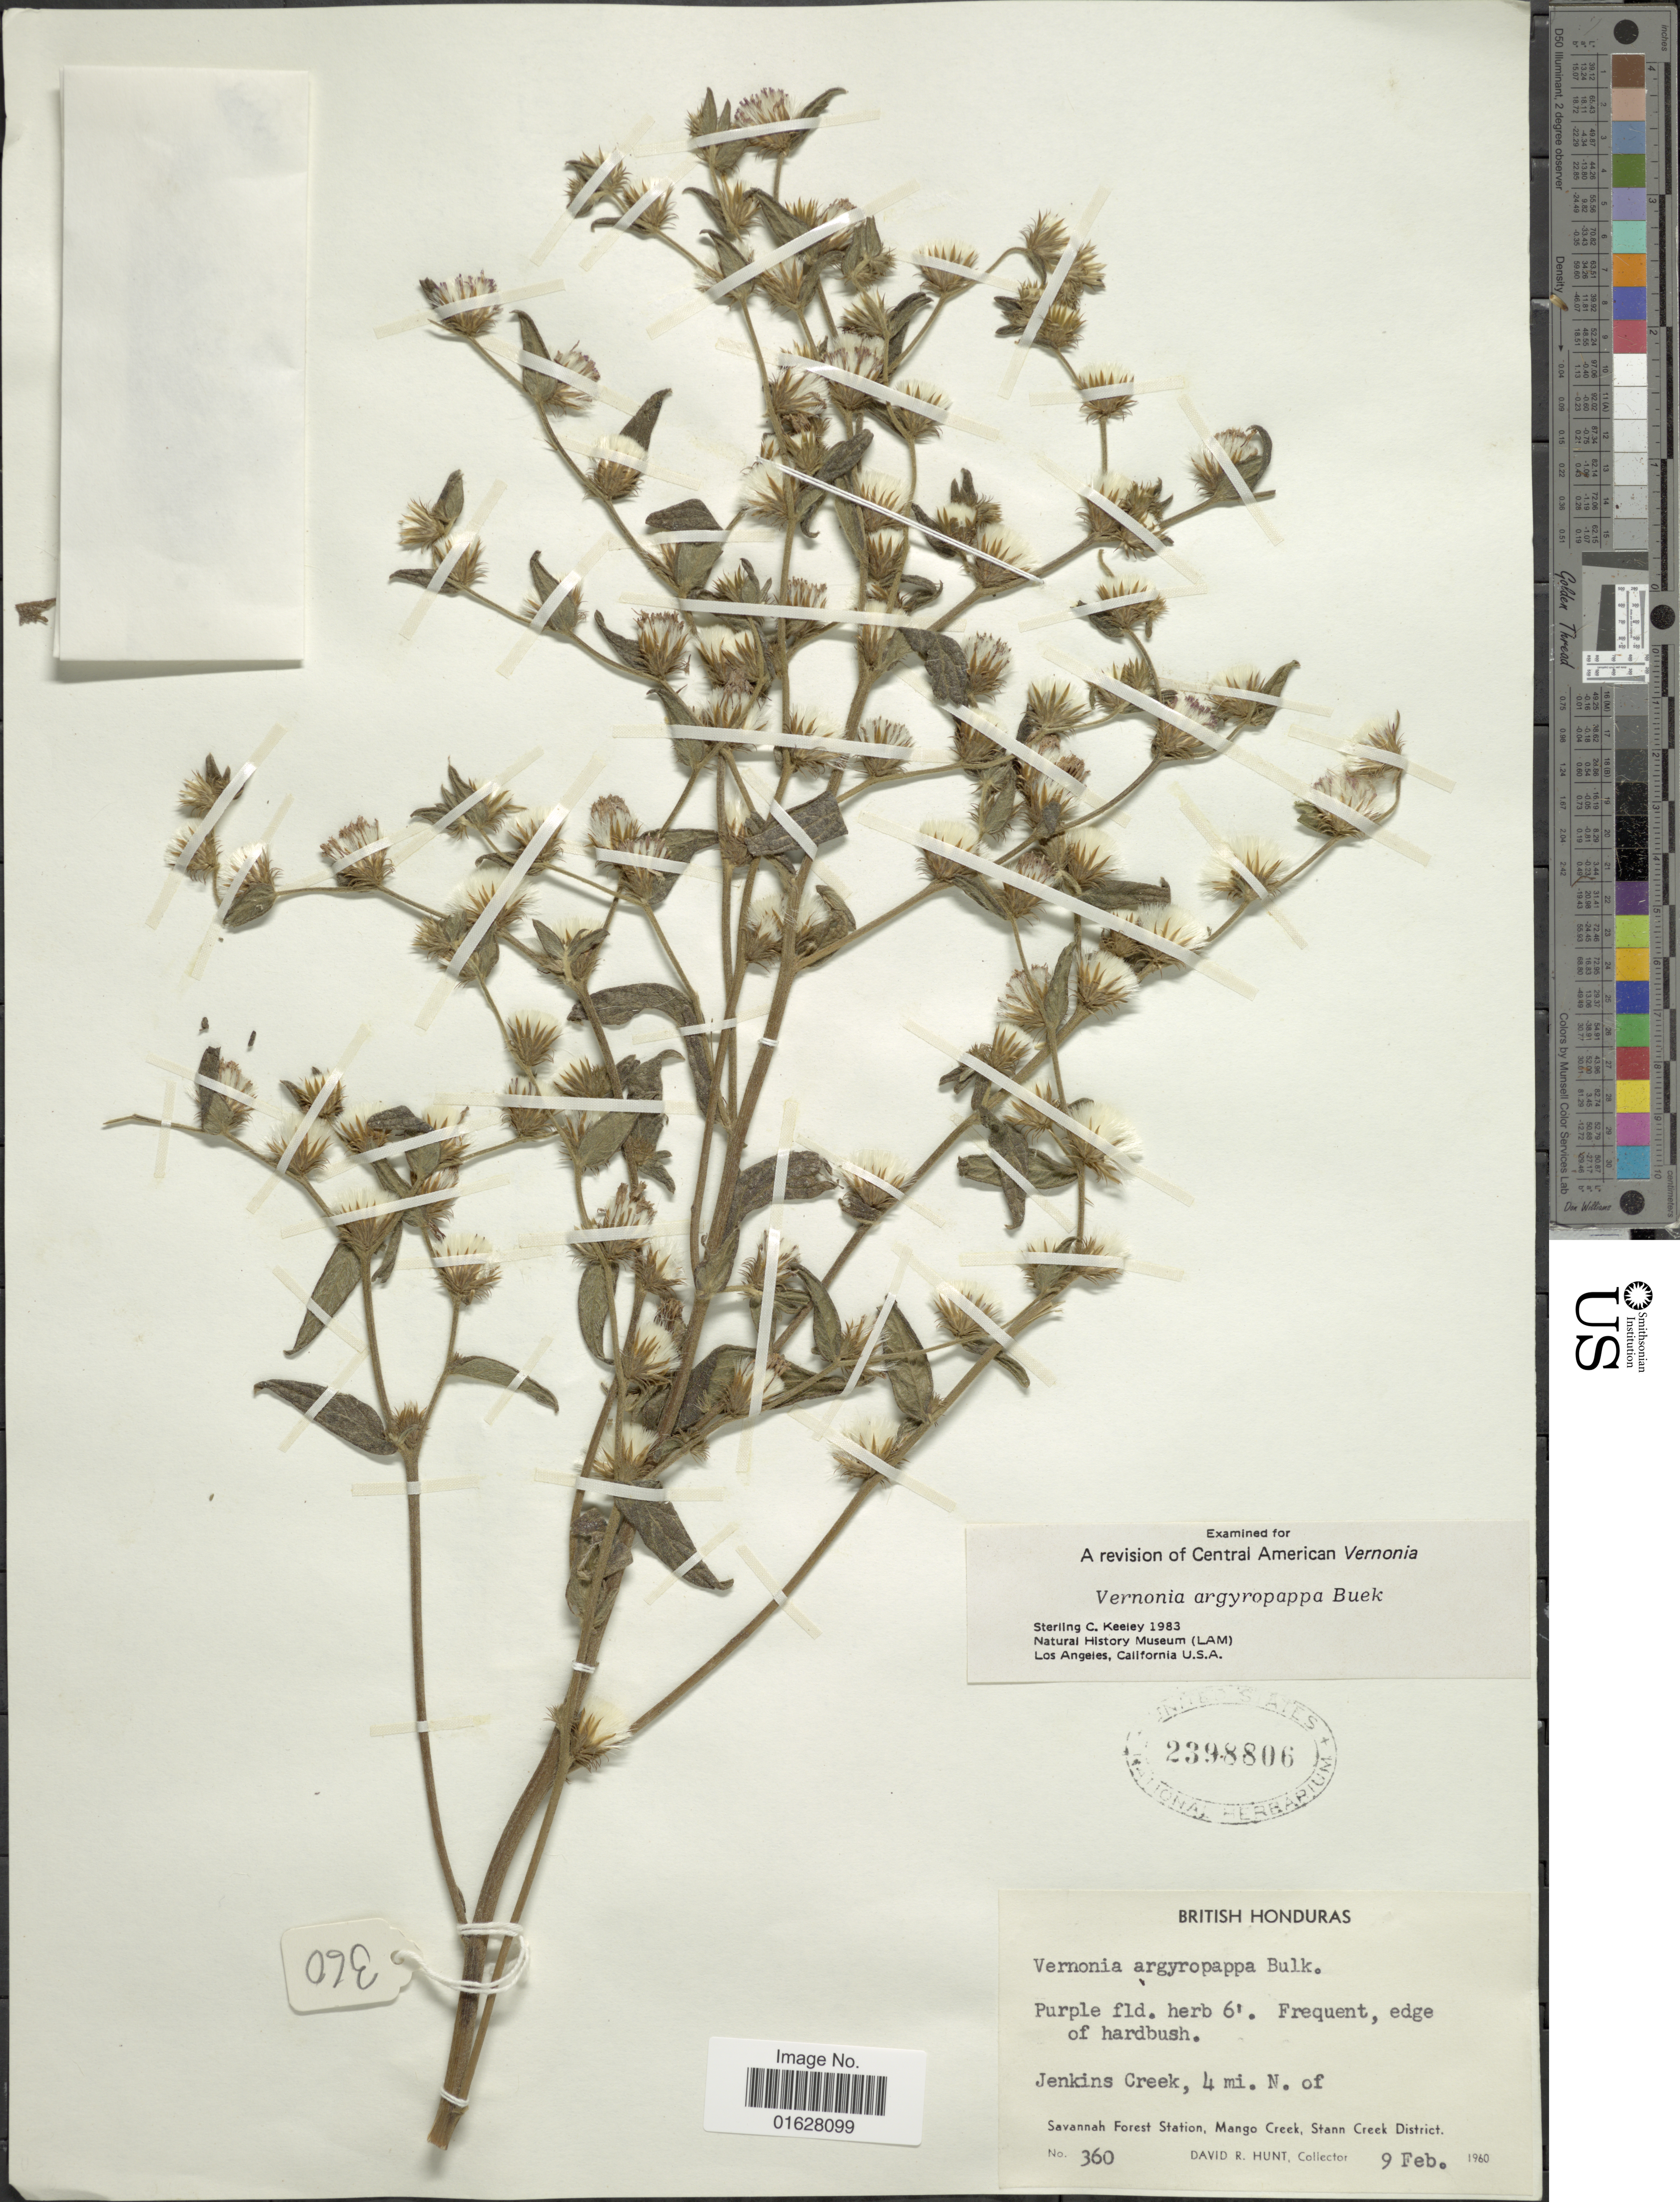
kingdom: Plantae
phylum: Tracheophyta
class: Magnoliopsida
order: Asterales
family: Asteraceae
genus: Lepidaploa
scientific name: Lepidaploa salzmannii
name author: (DC.) H. Rob.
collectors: D. R. Hunt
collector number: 360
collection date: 1960-02-09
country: Belize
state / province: Stann Creek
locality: Birtish Honduras. Jenkins Creek, 4 mi. N. of Savannah Forest Station, Mango Creek, Stann Creek District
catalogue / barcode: US 2398806